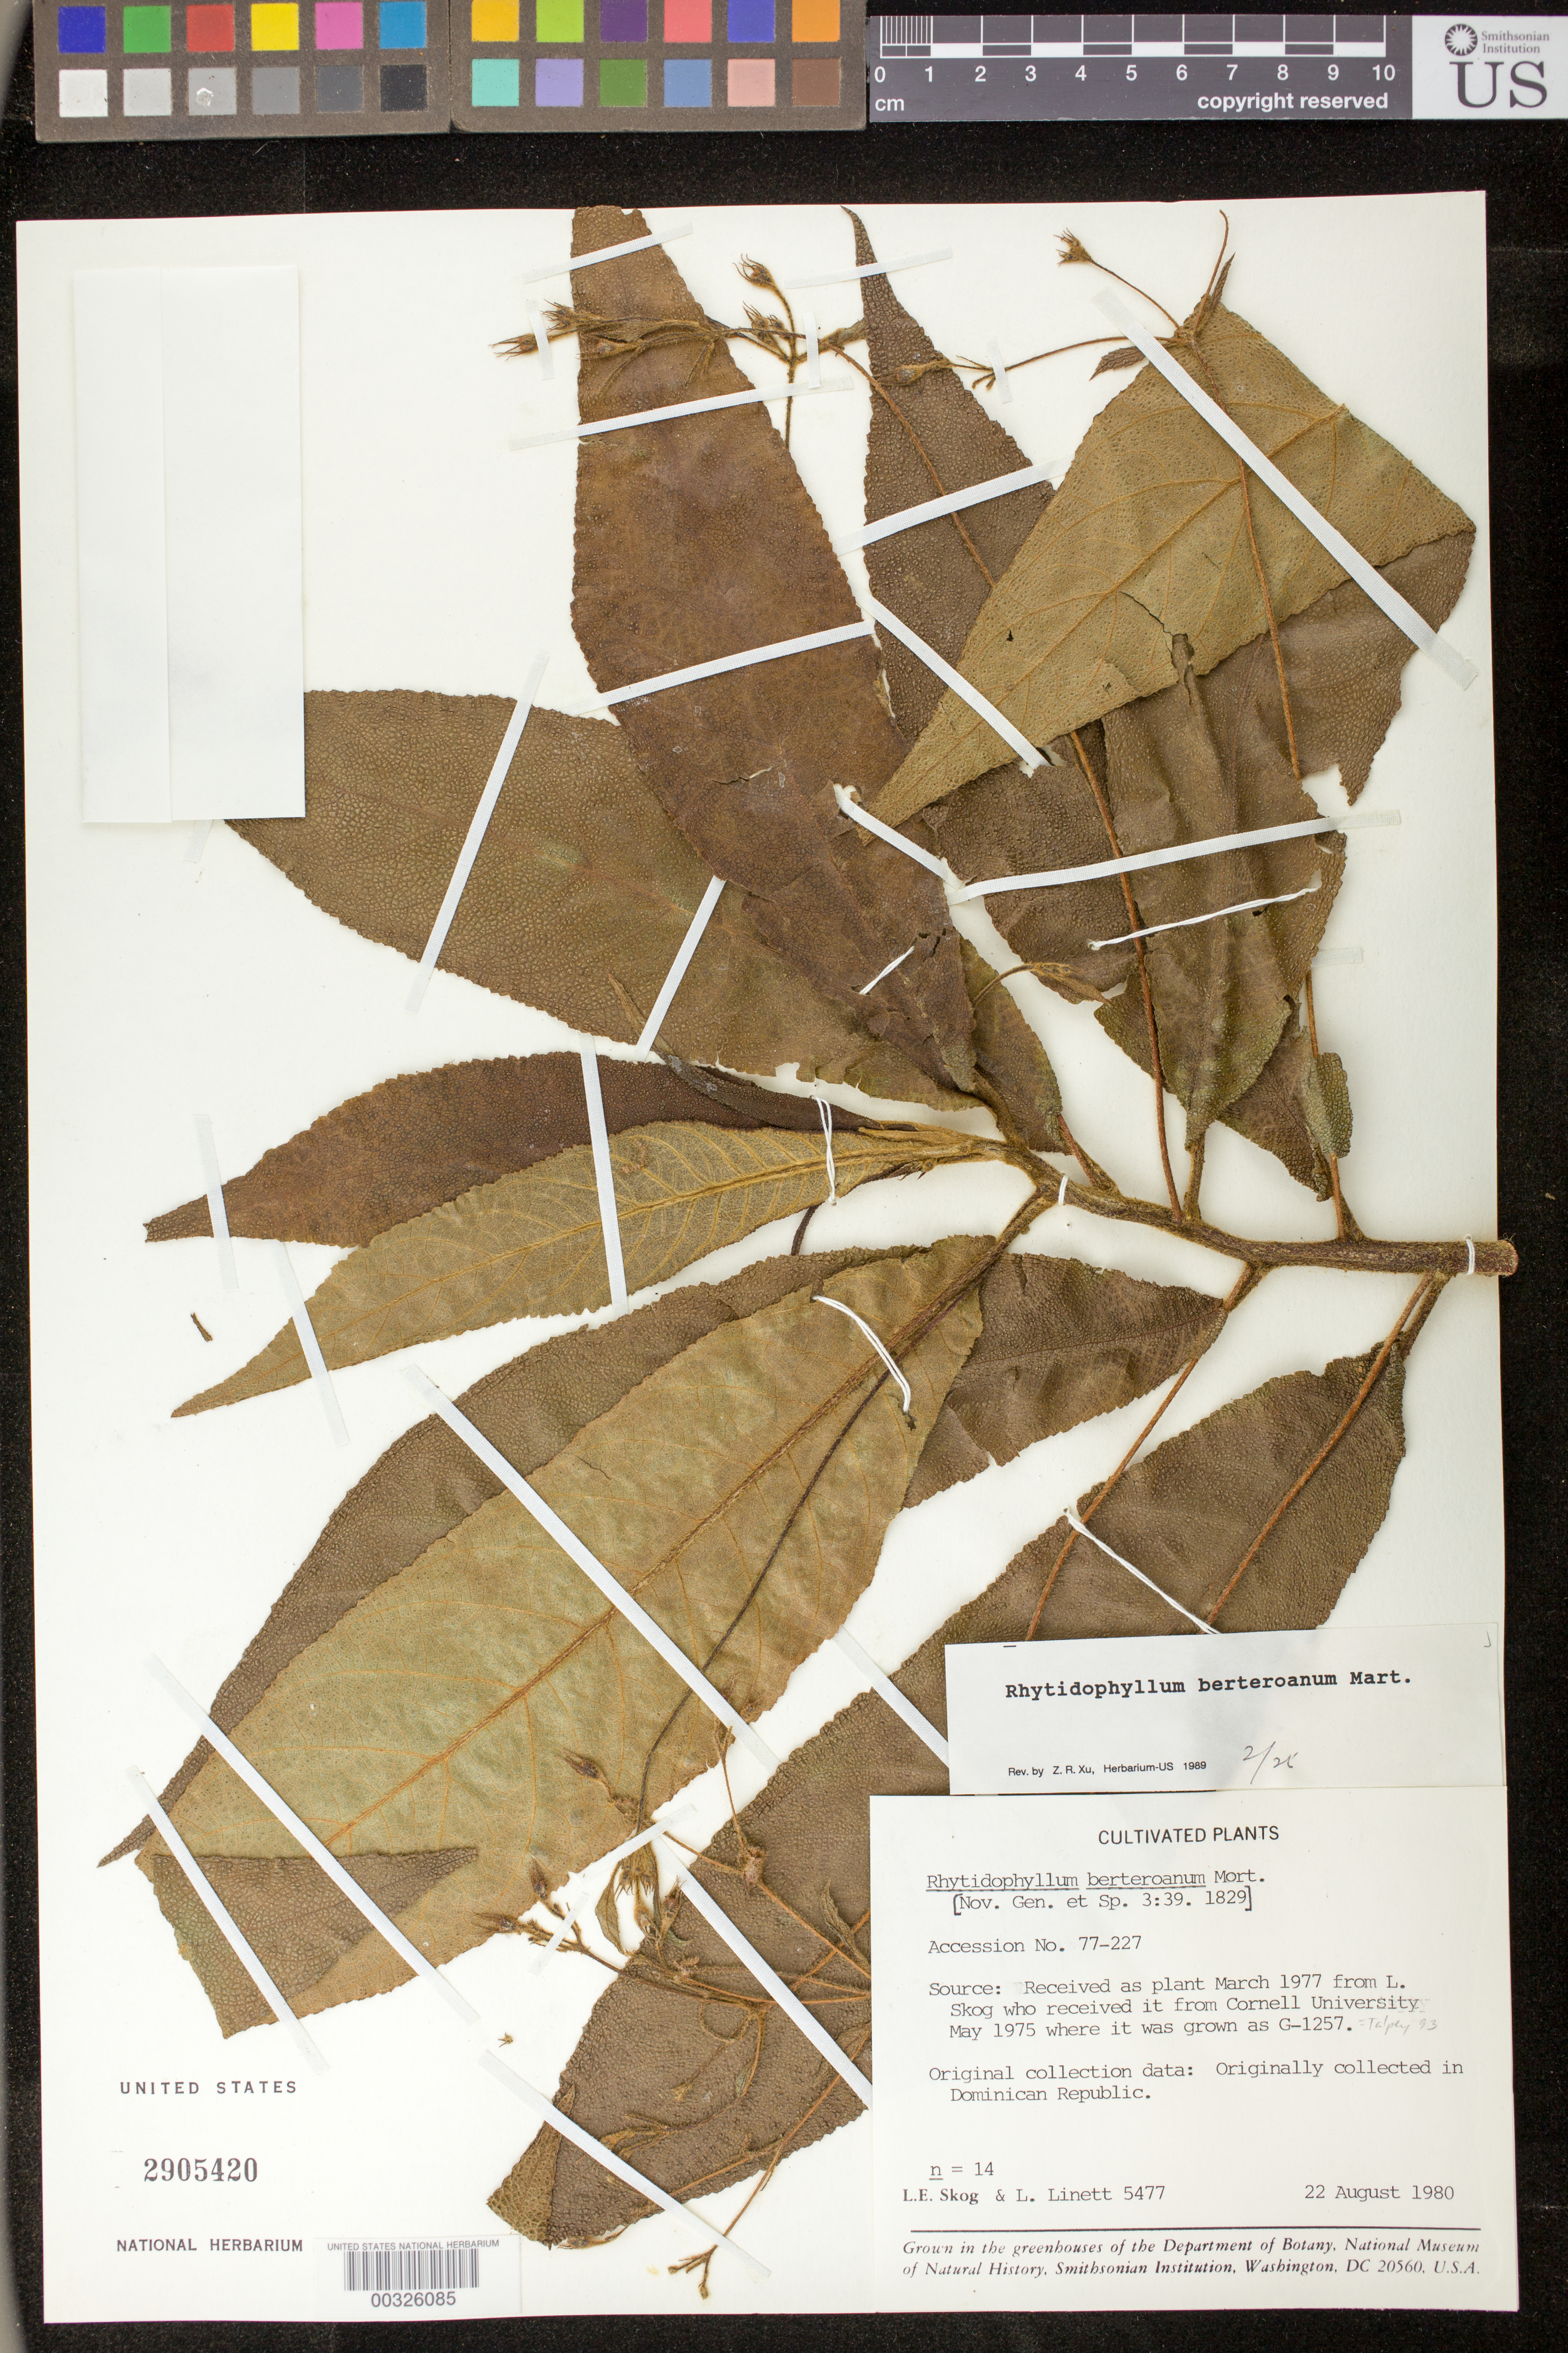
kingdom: Plantae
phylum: Tracheophyta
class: Magnoliopsida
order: Lamiales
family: Gesneriaceae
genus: Rhytidophyllum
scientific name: Rhytidophyllum berteroanum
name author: Mart.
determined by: Skog, Laurence E.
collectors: L. E. Skog & L. Linett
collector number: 5477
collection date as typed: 22 Aug 1980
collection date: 1980-08-22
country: Dominican Republic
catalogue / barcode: US 2905420